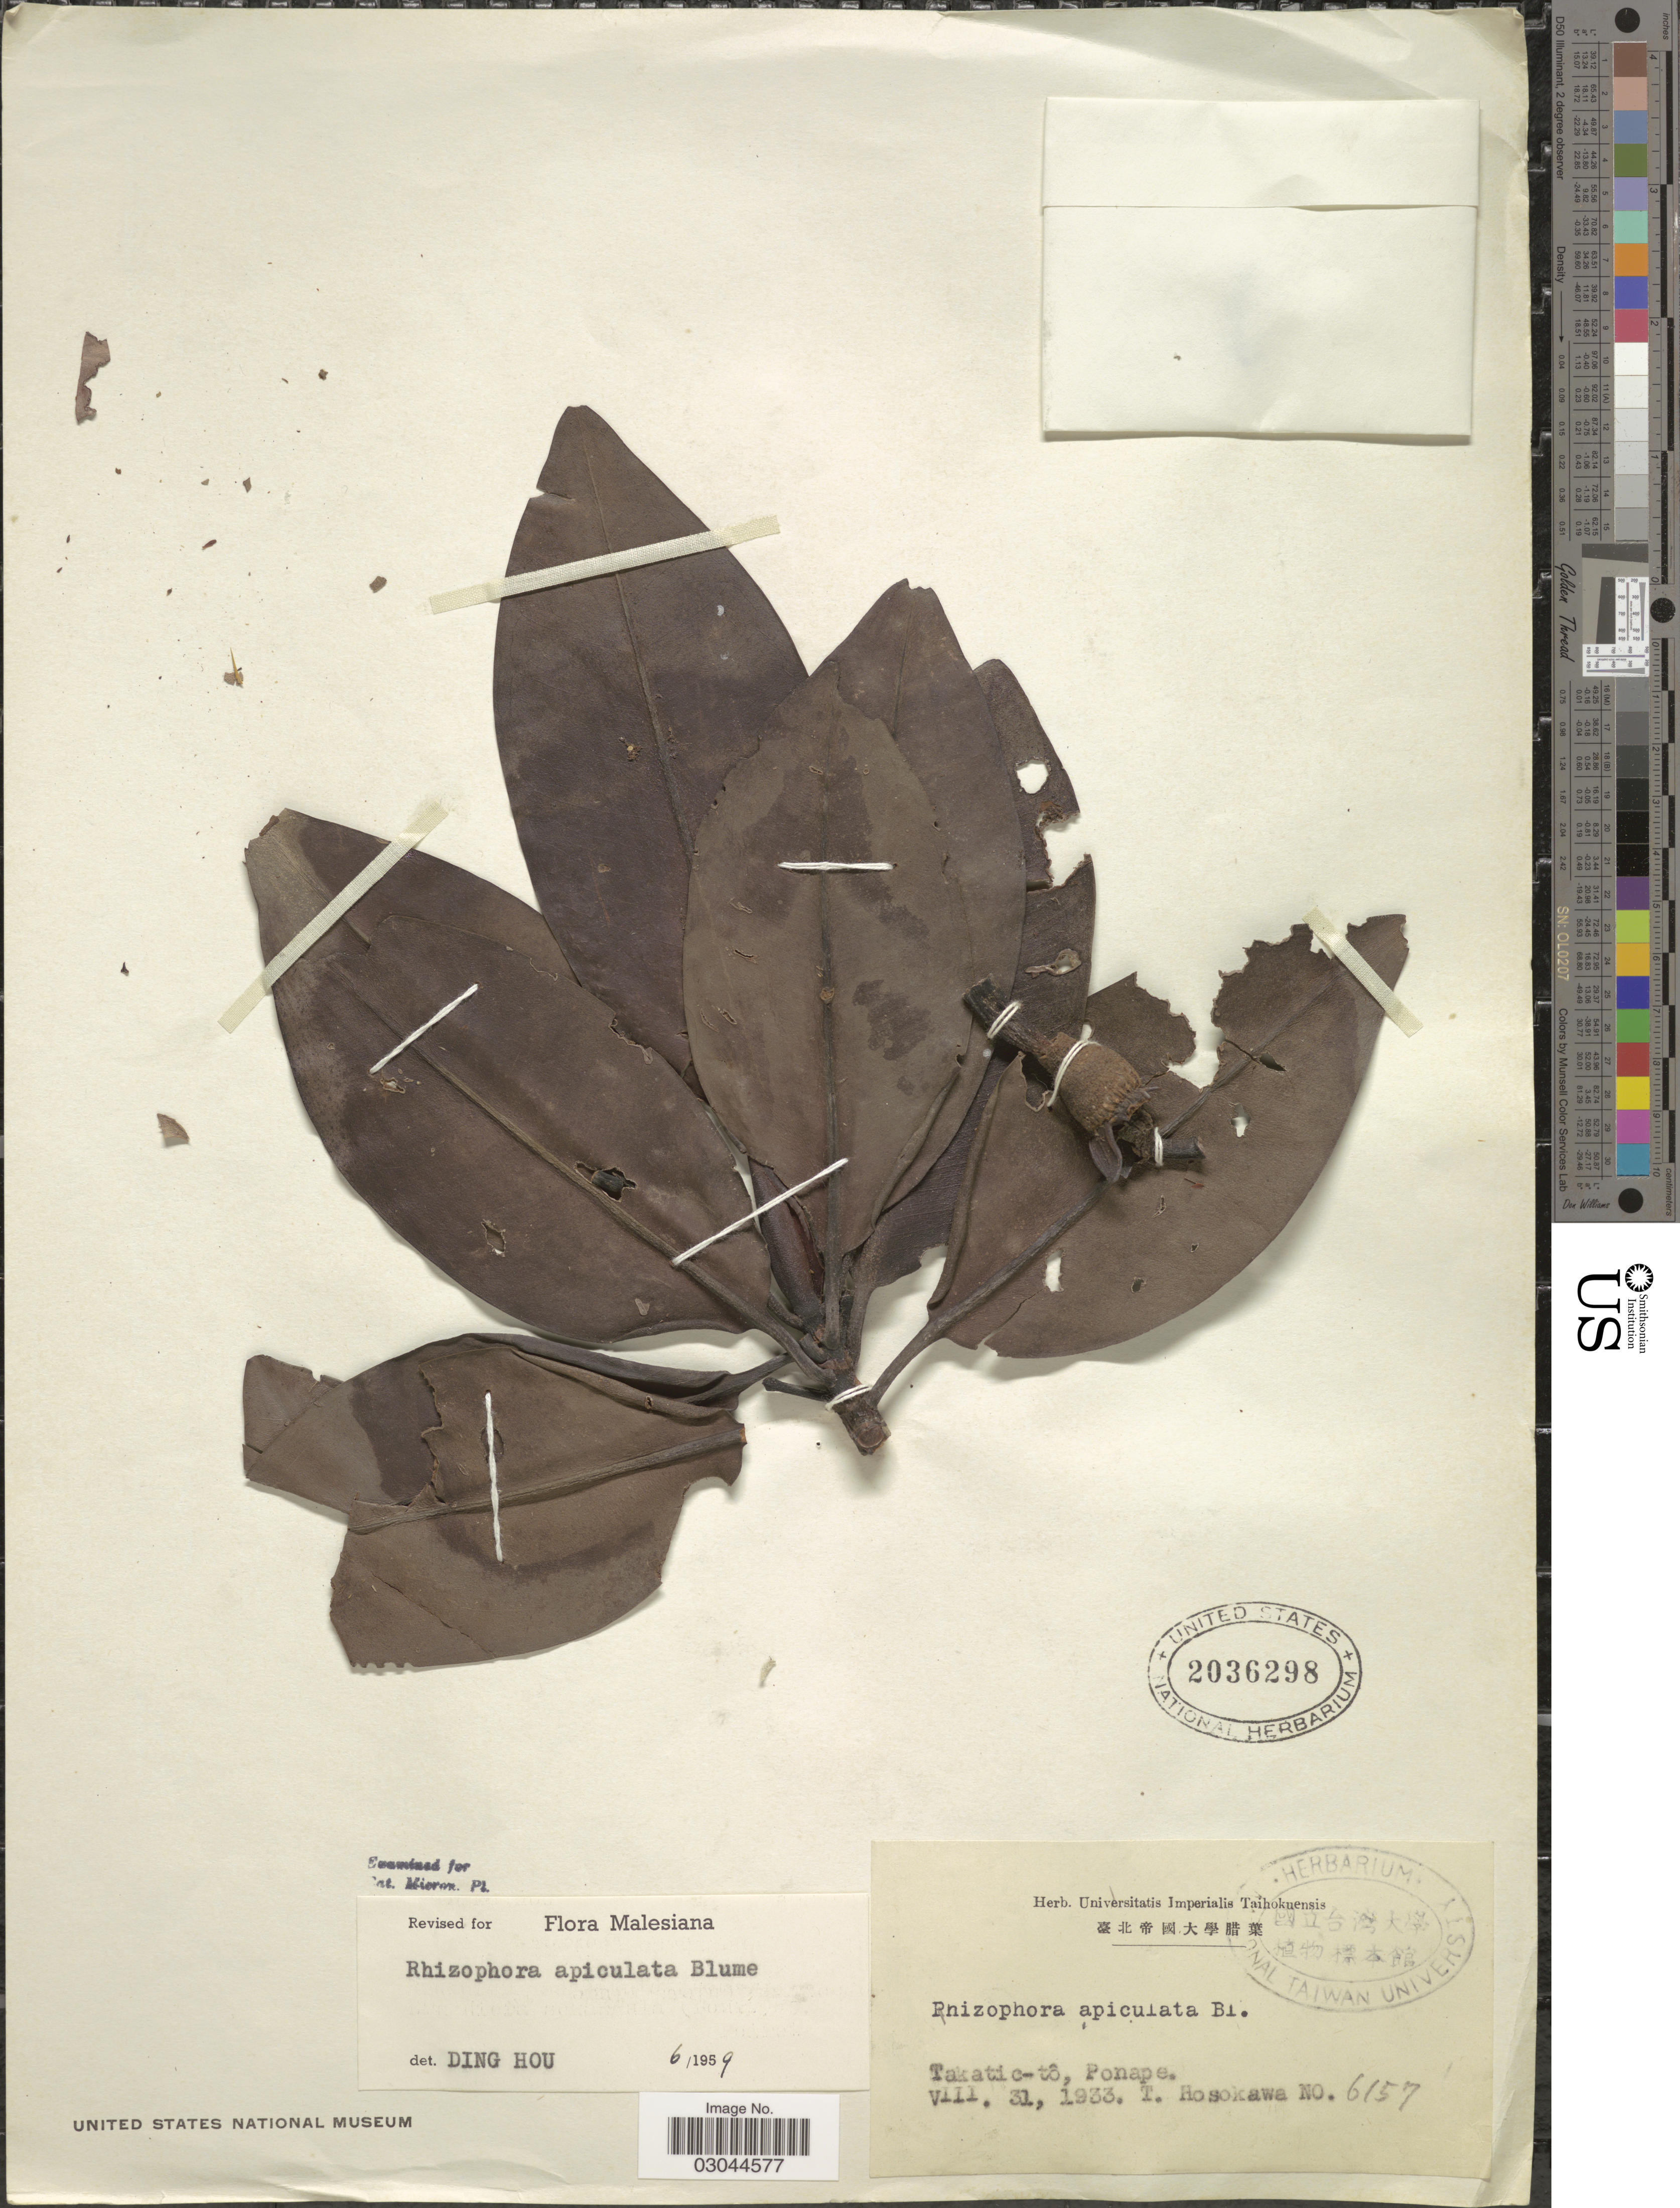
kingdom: Plantae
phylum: Tracheophyta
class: Magnoliopsida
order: Malpighiales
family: Rhizophoraceae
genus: Rhizophora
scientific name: Rhizophora apiculata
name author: Blume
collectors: T. Hosokawa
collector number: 6157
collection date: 1933-08-31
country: Micronesia, Federated States of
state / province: Pohnpei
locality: Takatic-tô, Ponape.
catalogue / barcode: US 2036298